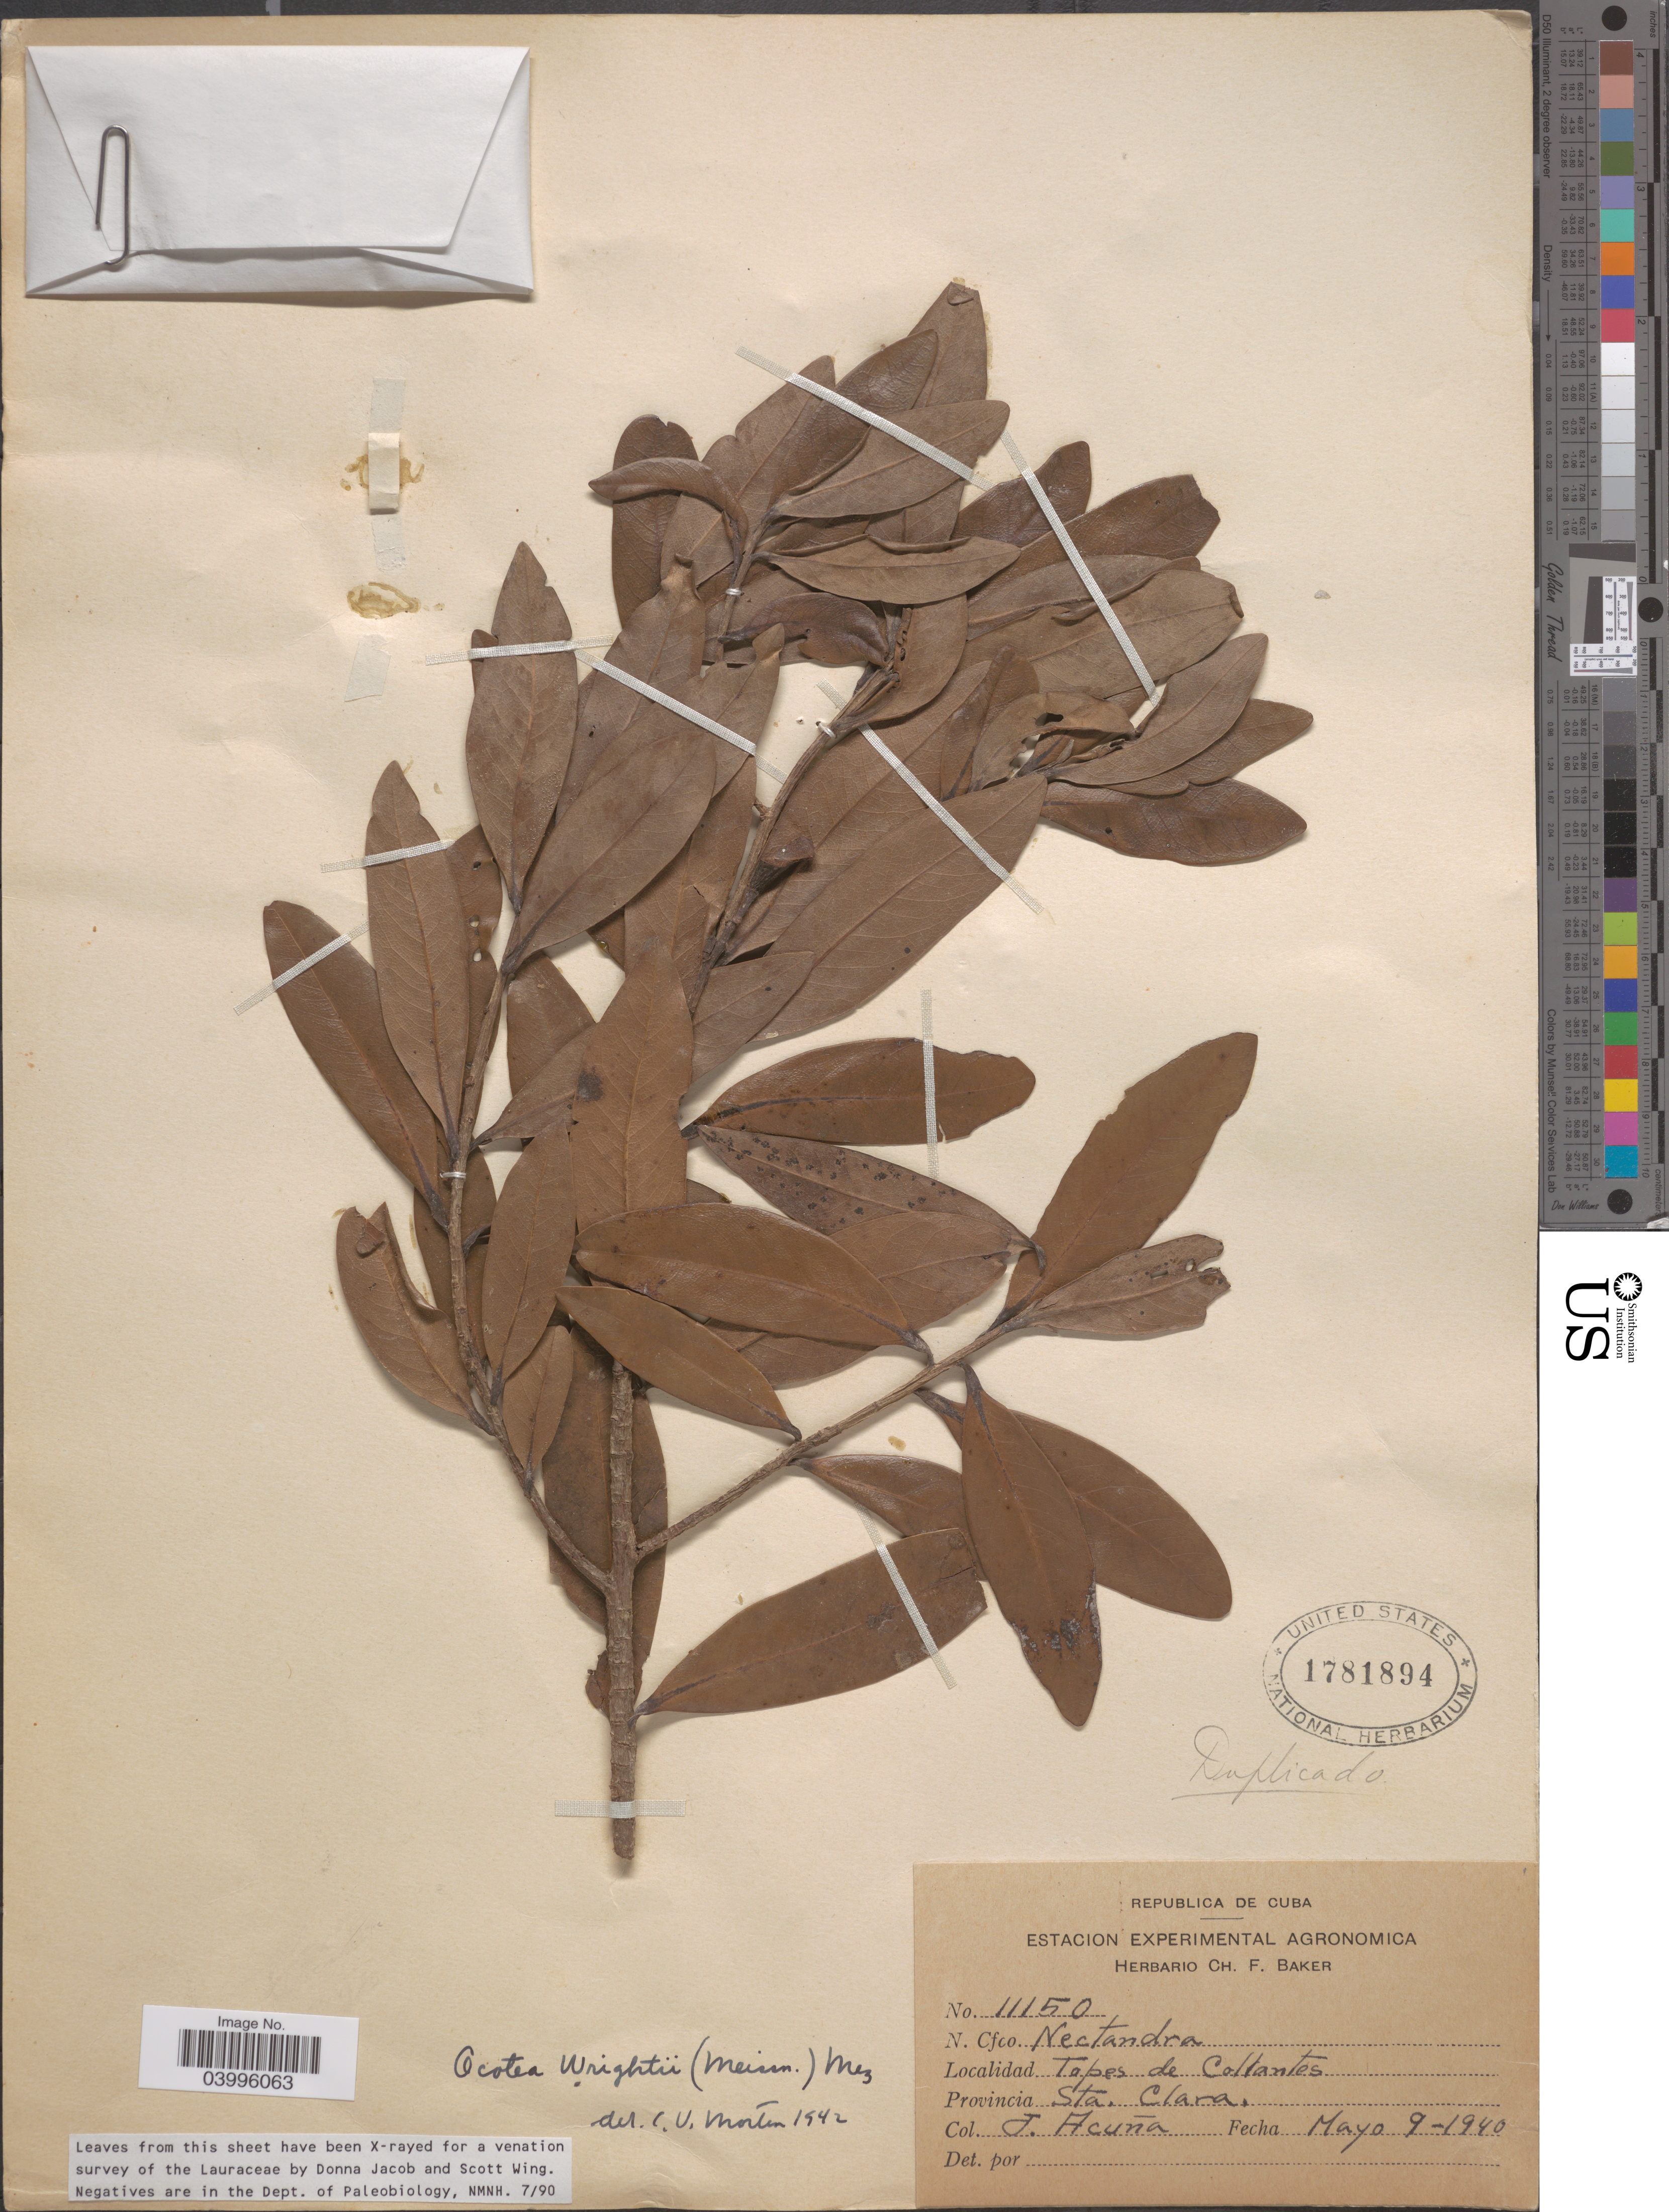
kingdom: Plantae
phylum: Tracheophyta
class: Magnoliopsida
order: Laurales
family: Lauraceae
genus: Ocotea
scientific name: Ocotea wrightii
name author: (Meisn.) Mez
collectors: J. Acuña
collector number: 11150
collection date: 1940-05-09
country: Cuba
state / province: Las Villas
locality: Tapes de Collantes. Provincia Sta. Clara.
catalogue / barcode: US 1781894